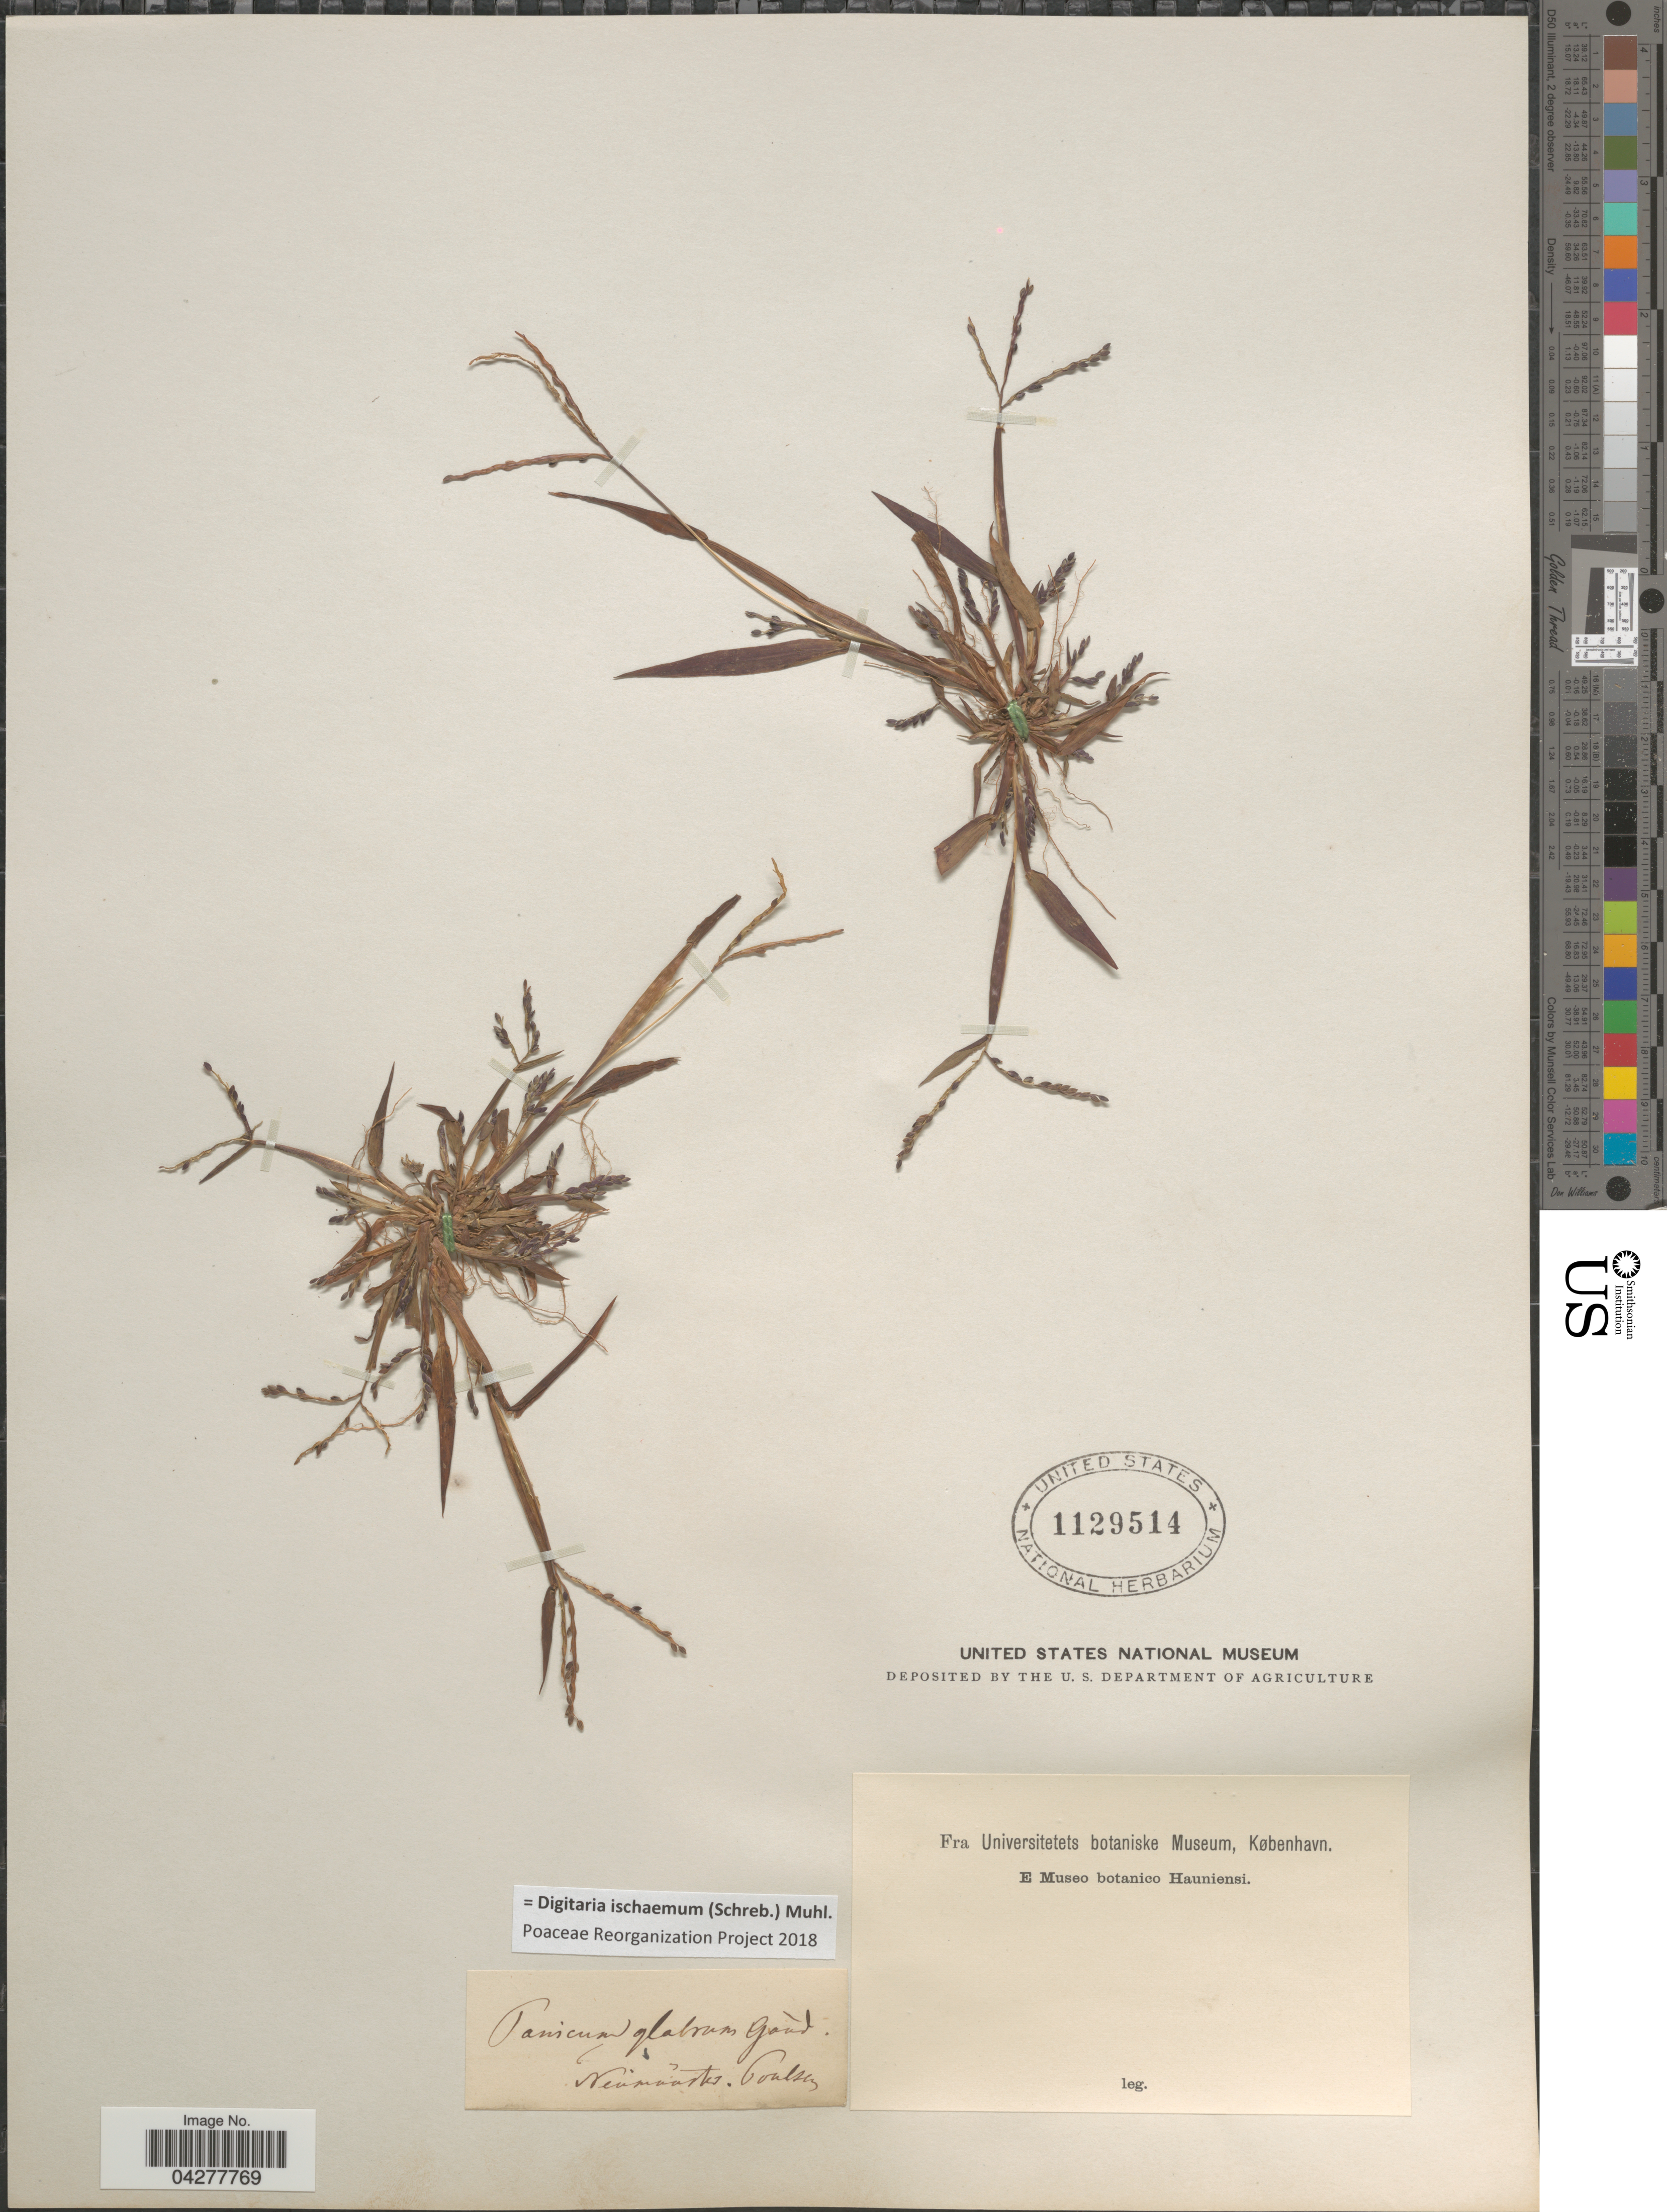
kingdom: Plantae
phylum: Tracheophyta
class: Liliopsida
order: Poales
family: Poaceae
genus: Digitaria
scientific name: Digitaria ischaemum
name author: (Schreber) Schreber ex Muhl.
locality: Paolsen [interpreted].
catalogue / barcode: US 1129514